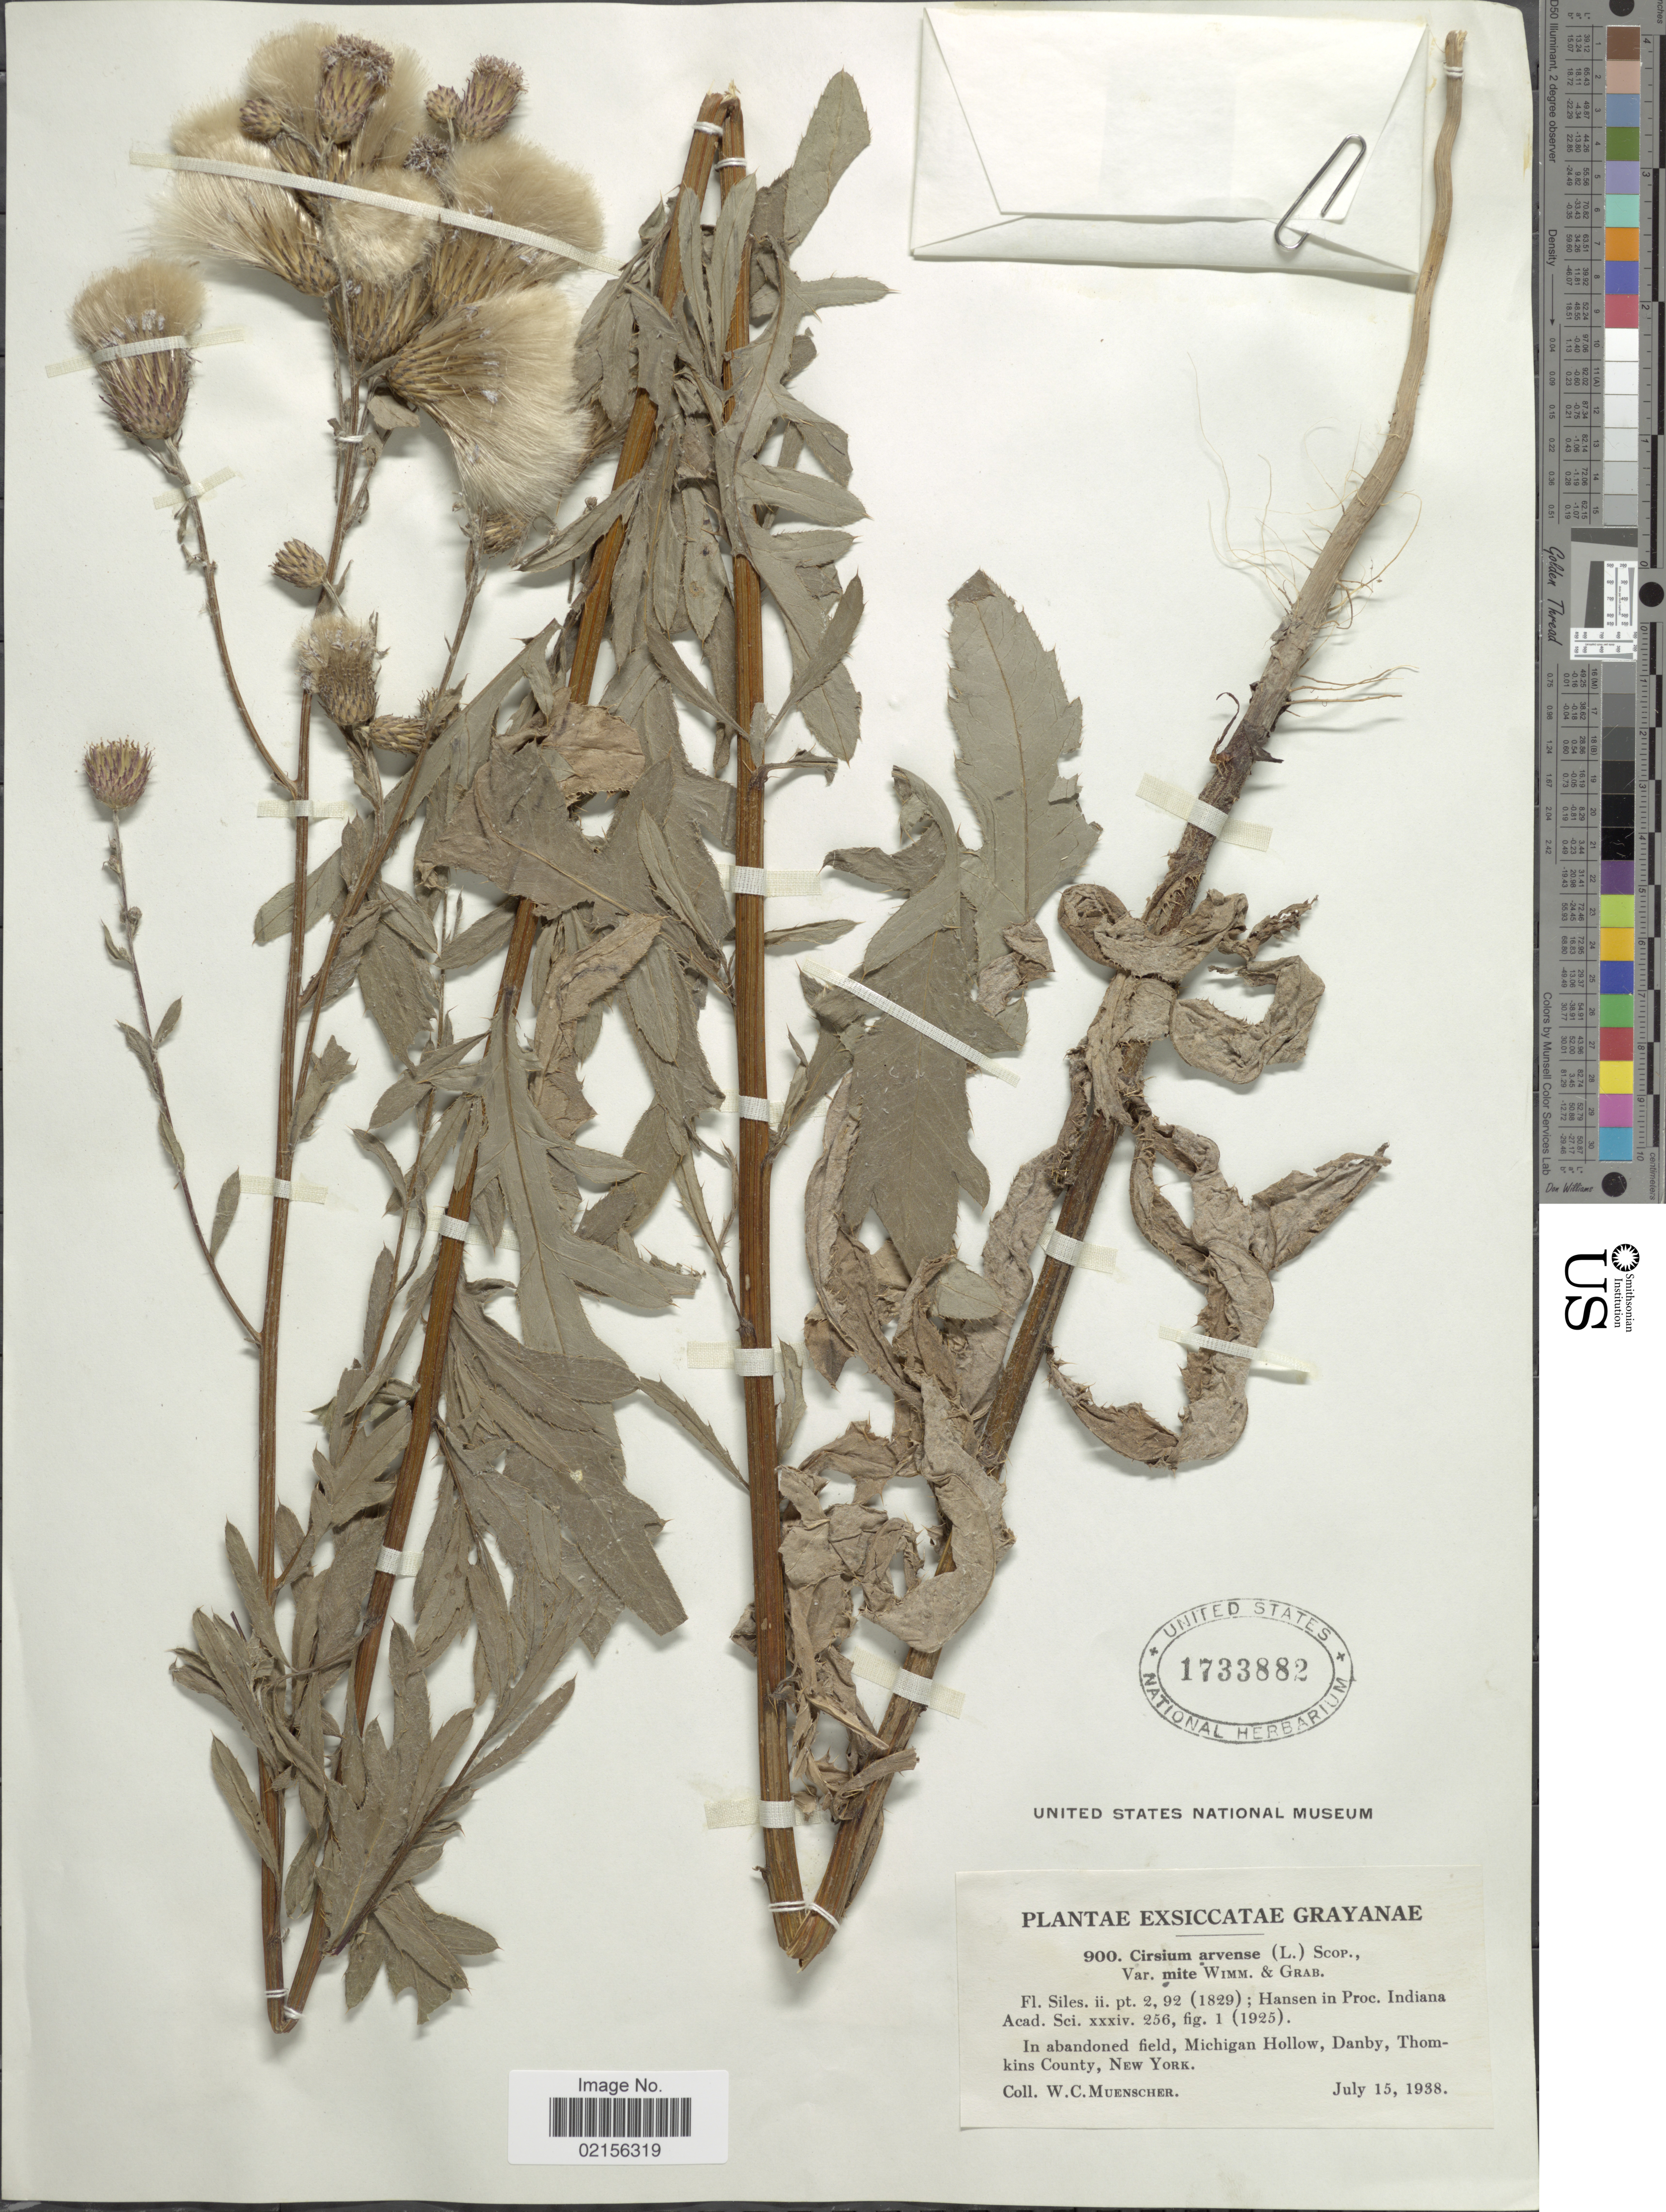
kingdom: Plantae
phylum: Tracheophyta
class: Magnoliopsida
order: Asterales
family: Asteraceae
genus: Cirsium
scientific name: Cirsium arvense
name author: (L.) Scop.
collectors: W. Muenscher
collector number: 900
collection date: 1938-07-15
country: United States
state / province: New York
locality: In abandoned field, Michigan Hollow, Danby, Thomkins County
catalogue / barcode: US 1733882